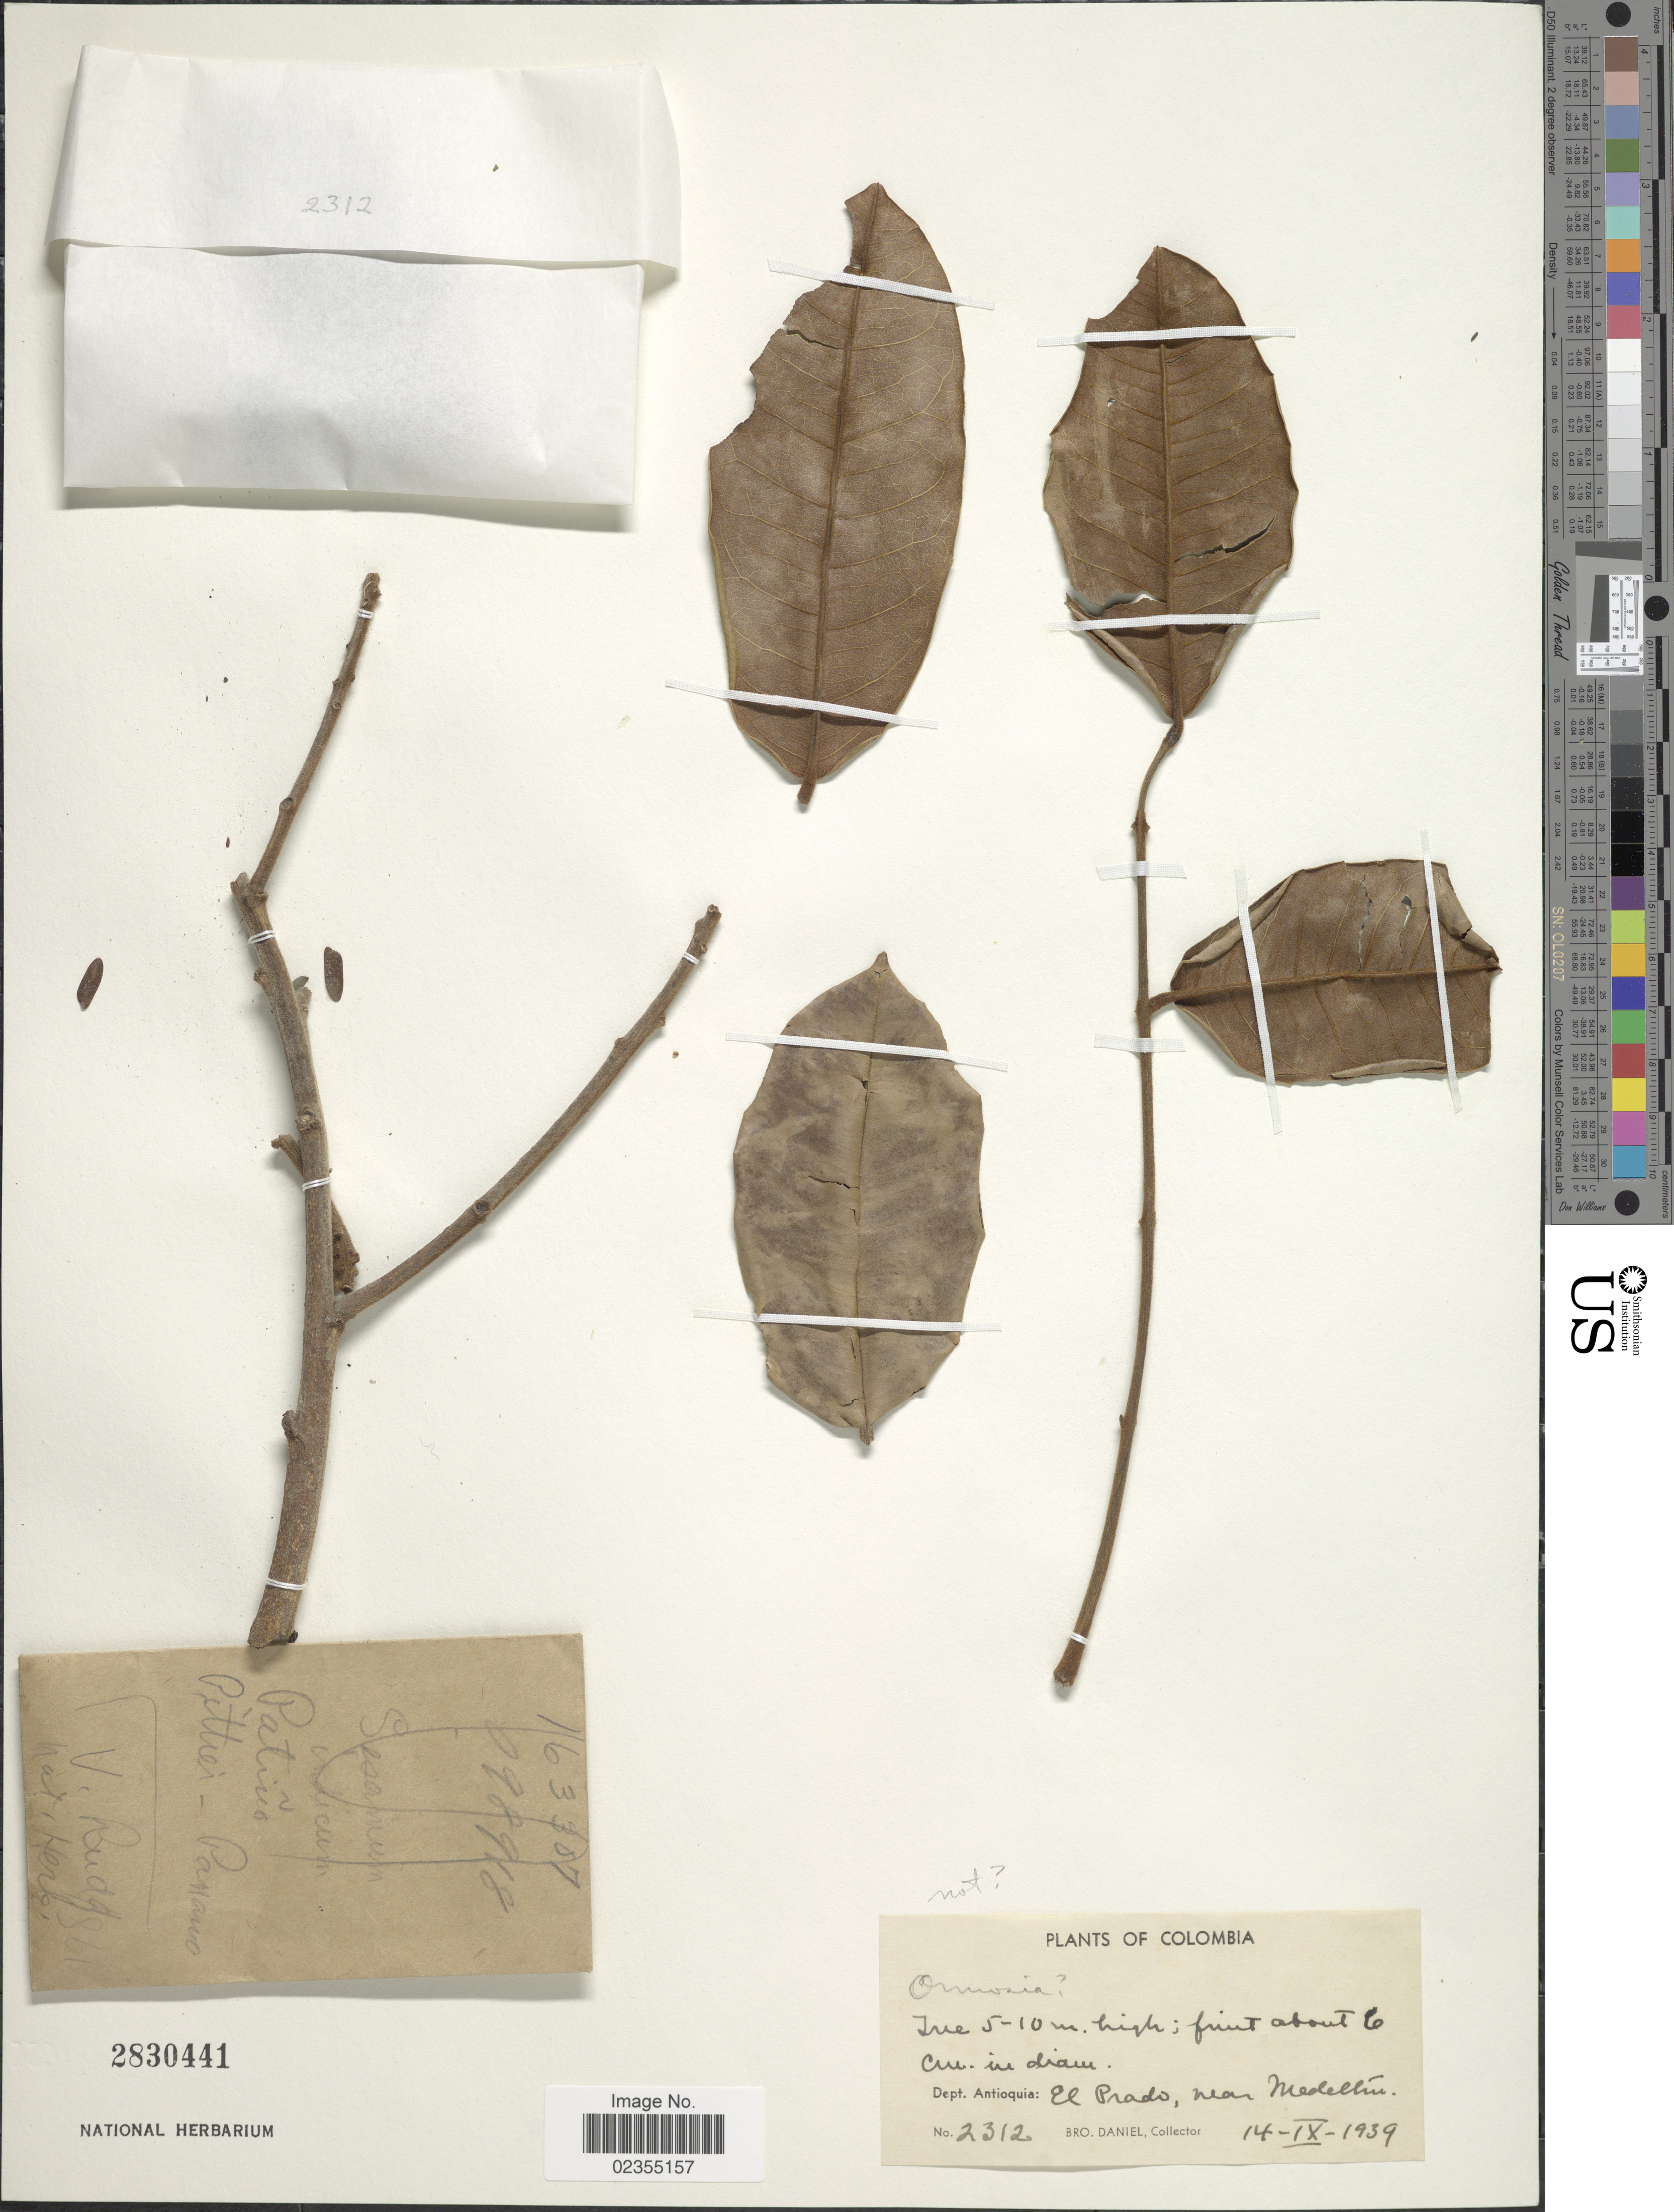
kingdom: Plantae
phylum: Tracheophyta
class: Magnoliopsida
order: Fabales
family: Fabaceae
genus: Andira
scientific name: Andira taurotesticulata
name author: R.T. Penn.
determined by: Mansano, V. F.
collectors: Bro. Daniel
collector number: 2312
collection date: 1939-09-14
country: Colombia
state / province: Antioquia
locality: Dept. Antioquia: El Prado, near Medellín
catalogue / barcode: US 2830441